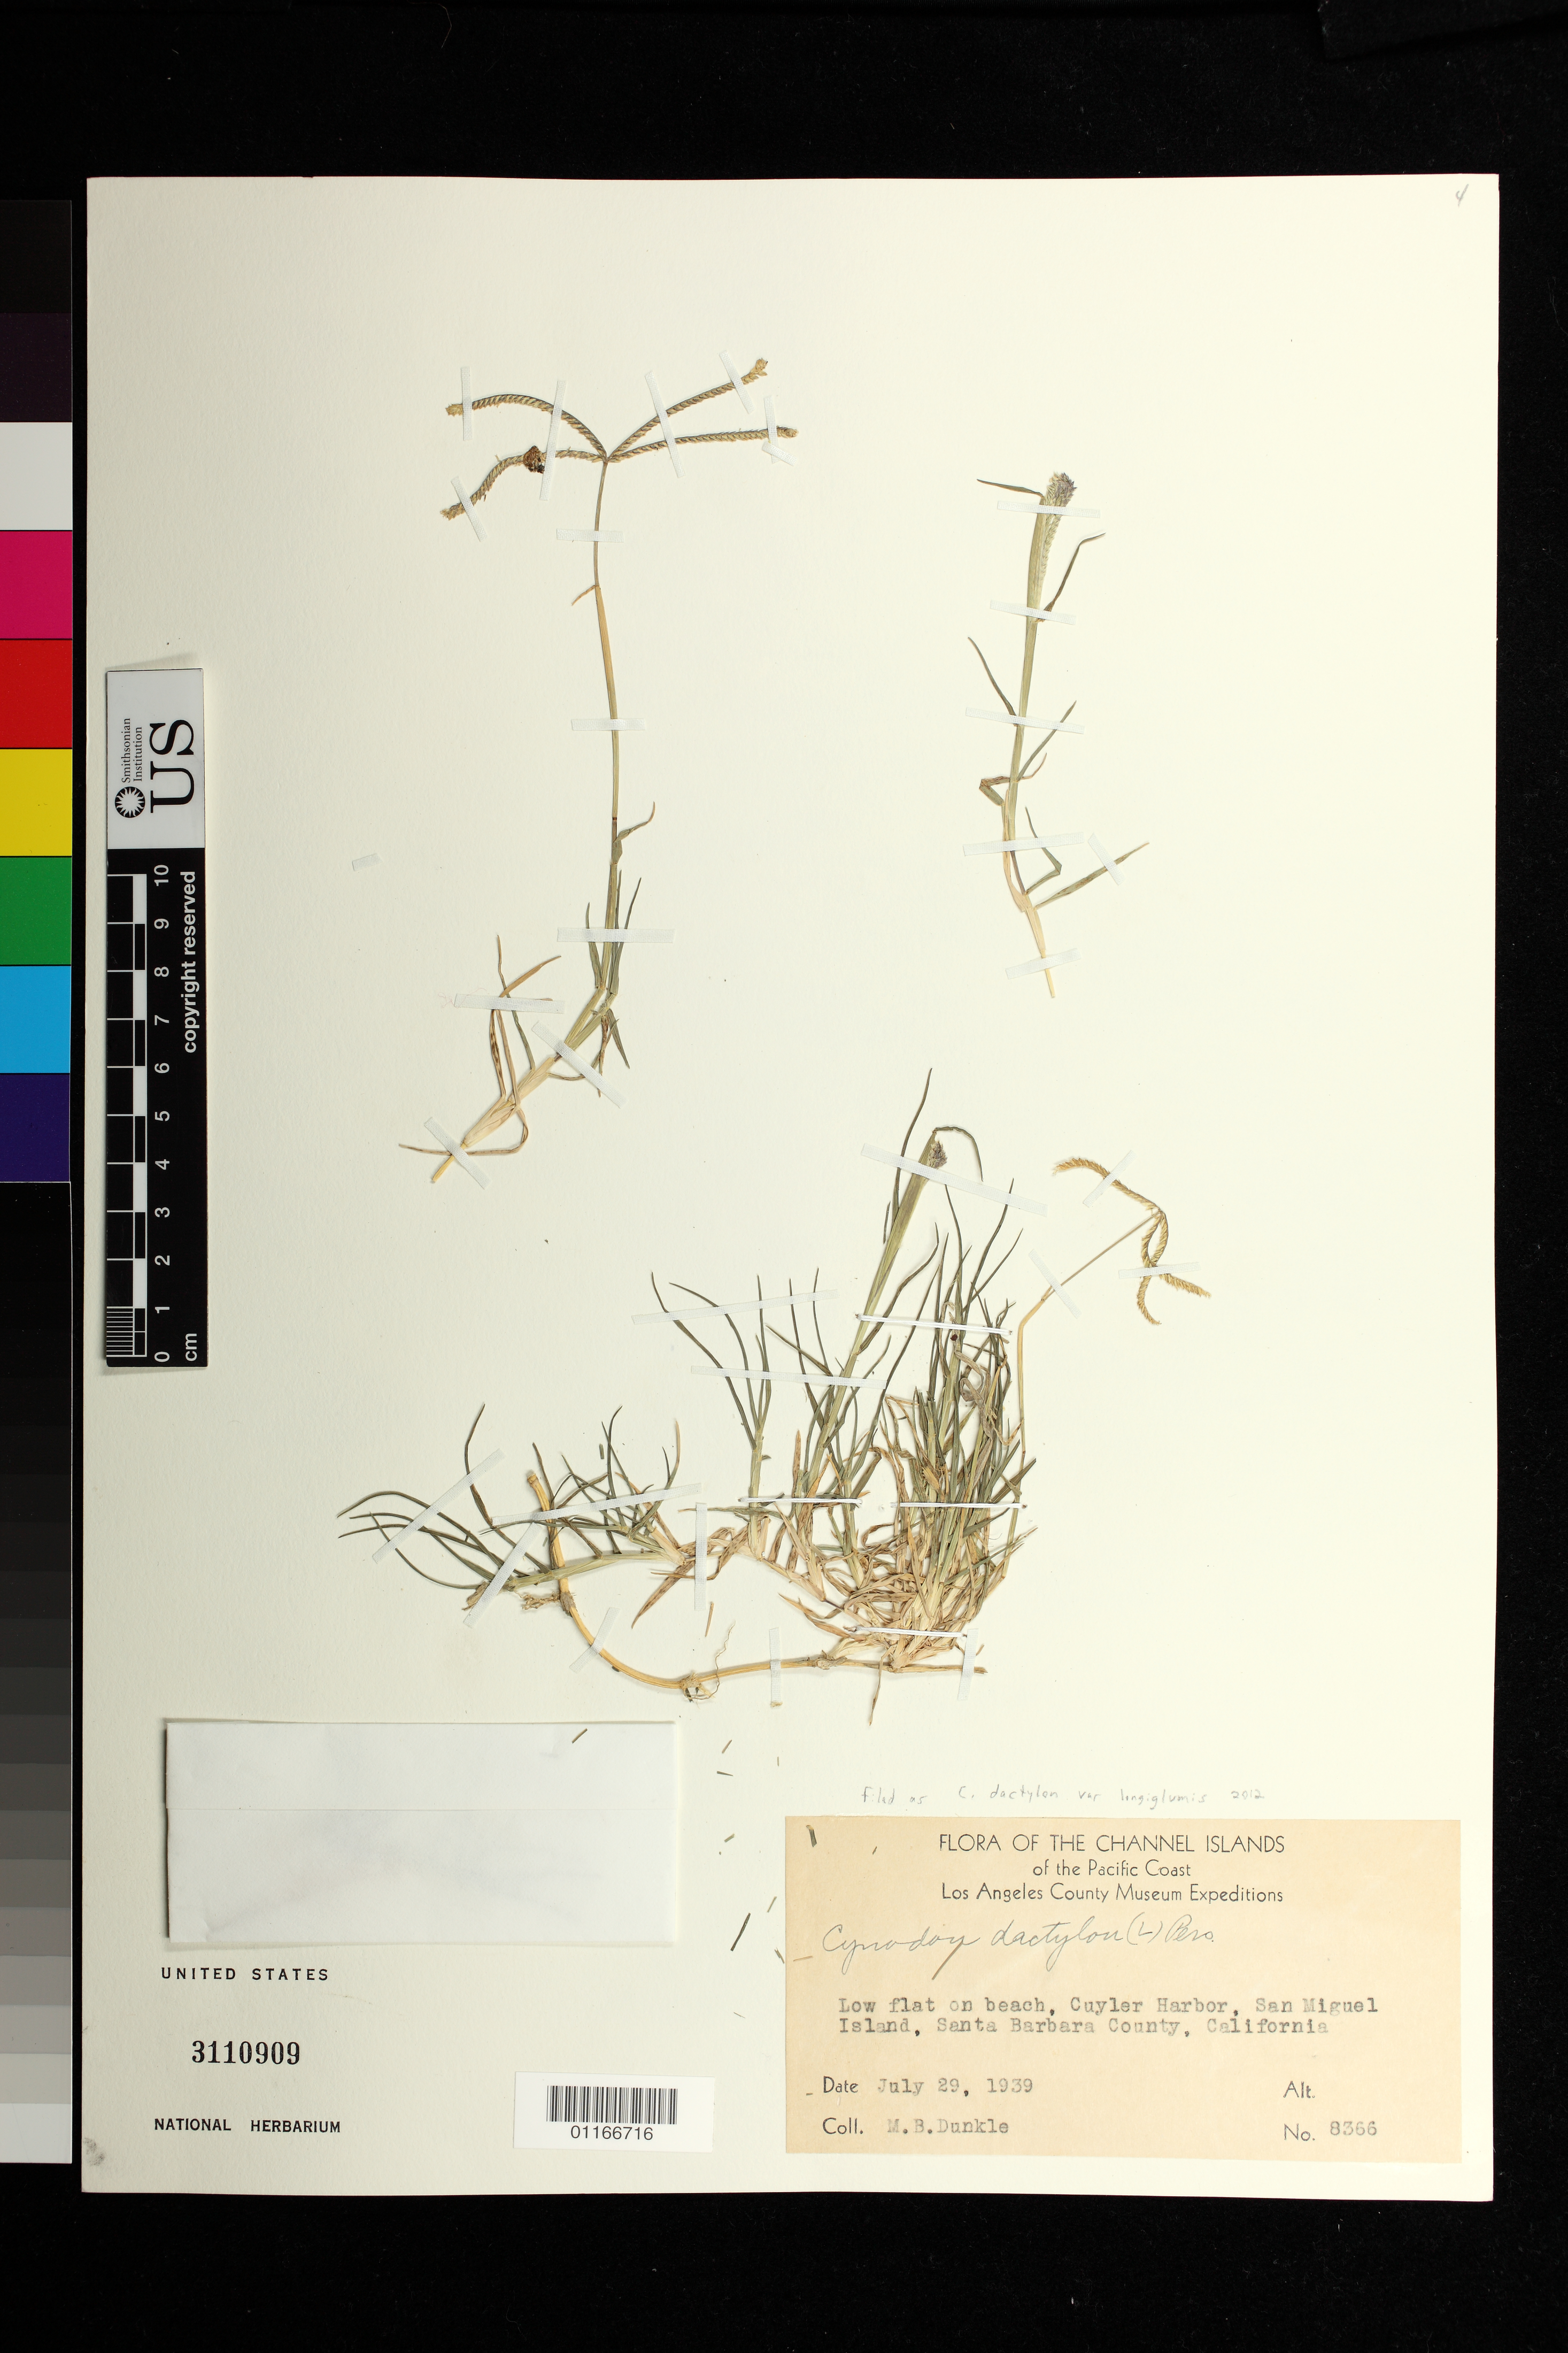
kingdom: Plantae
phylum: Tracheophyta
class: Liliopsida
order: Poales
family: Poaceae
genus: Cynodon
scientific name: Cynodon dactylon var. longiglumis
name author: Caro & E.A. Sánchez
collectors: M. B. Dunkle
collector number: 8366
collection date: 1939-07-29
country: United States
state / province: California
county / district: Santa Barbara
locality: Channel Islands, Cuyler Harbor, San Miguel Island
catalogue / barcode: US 3110909